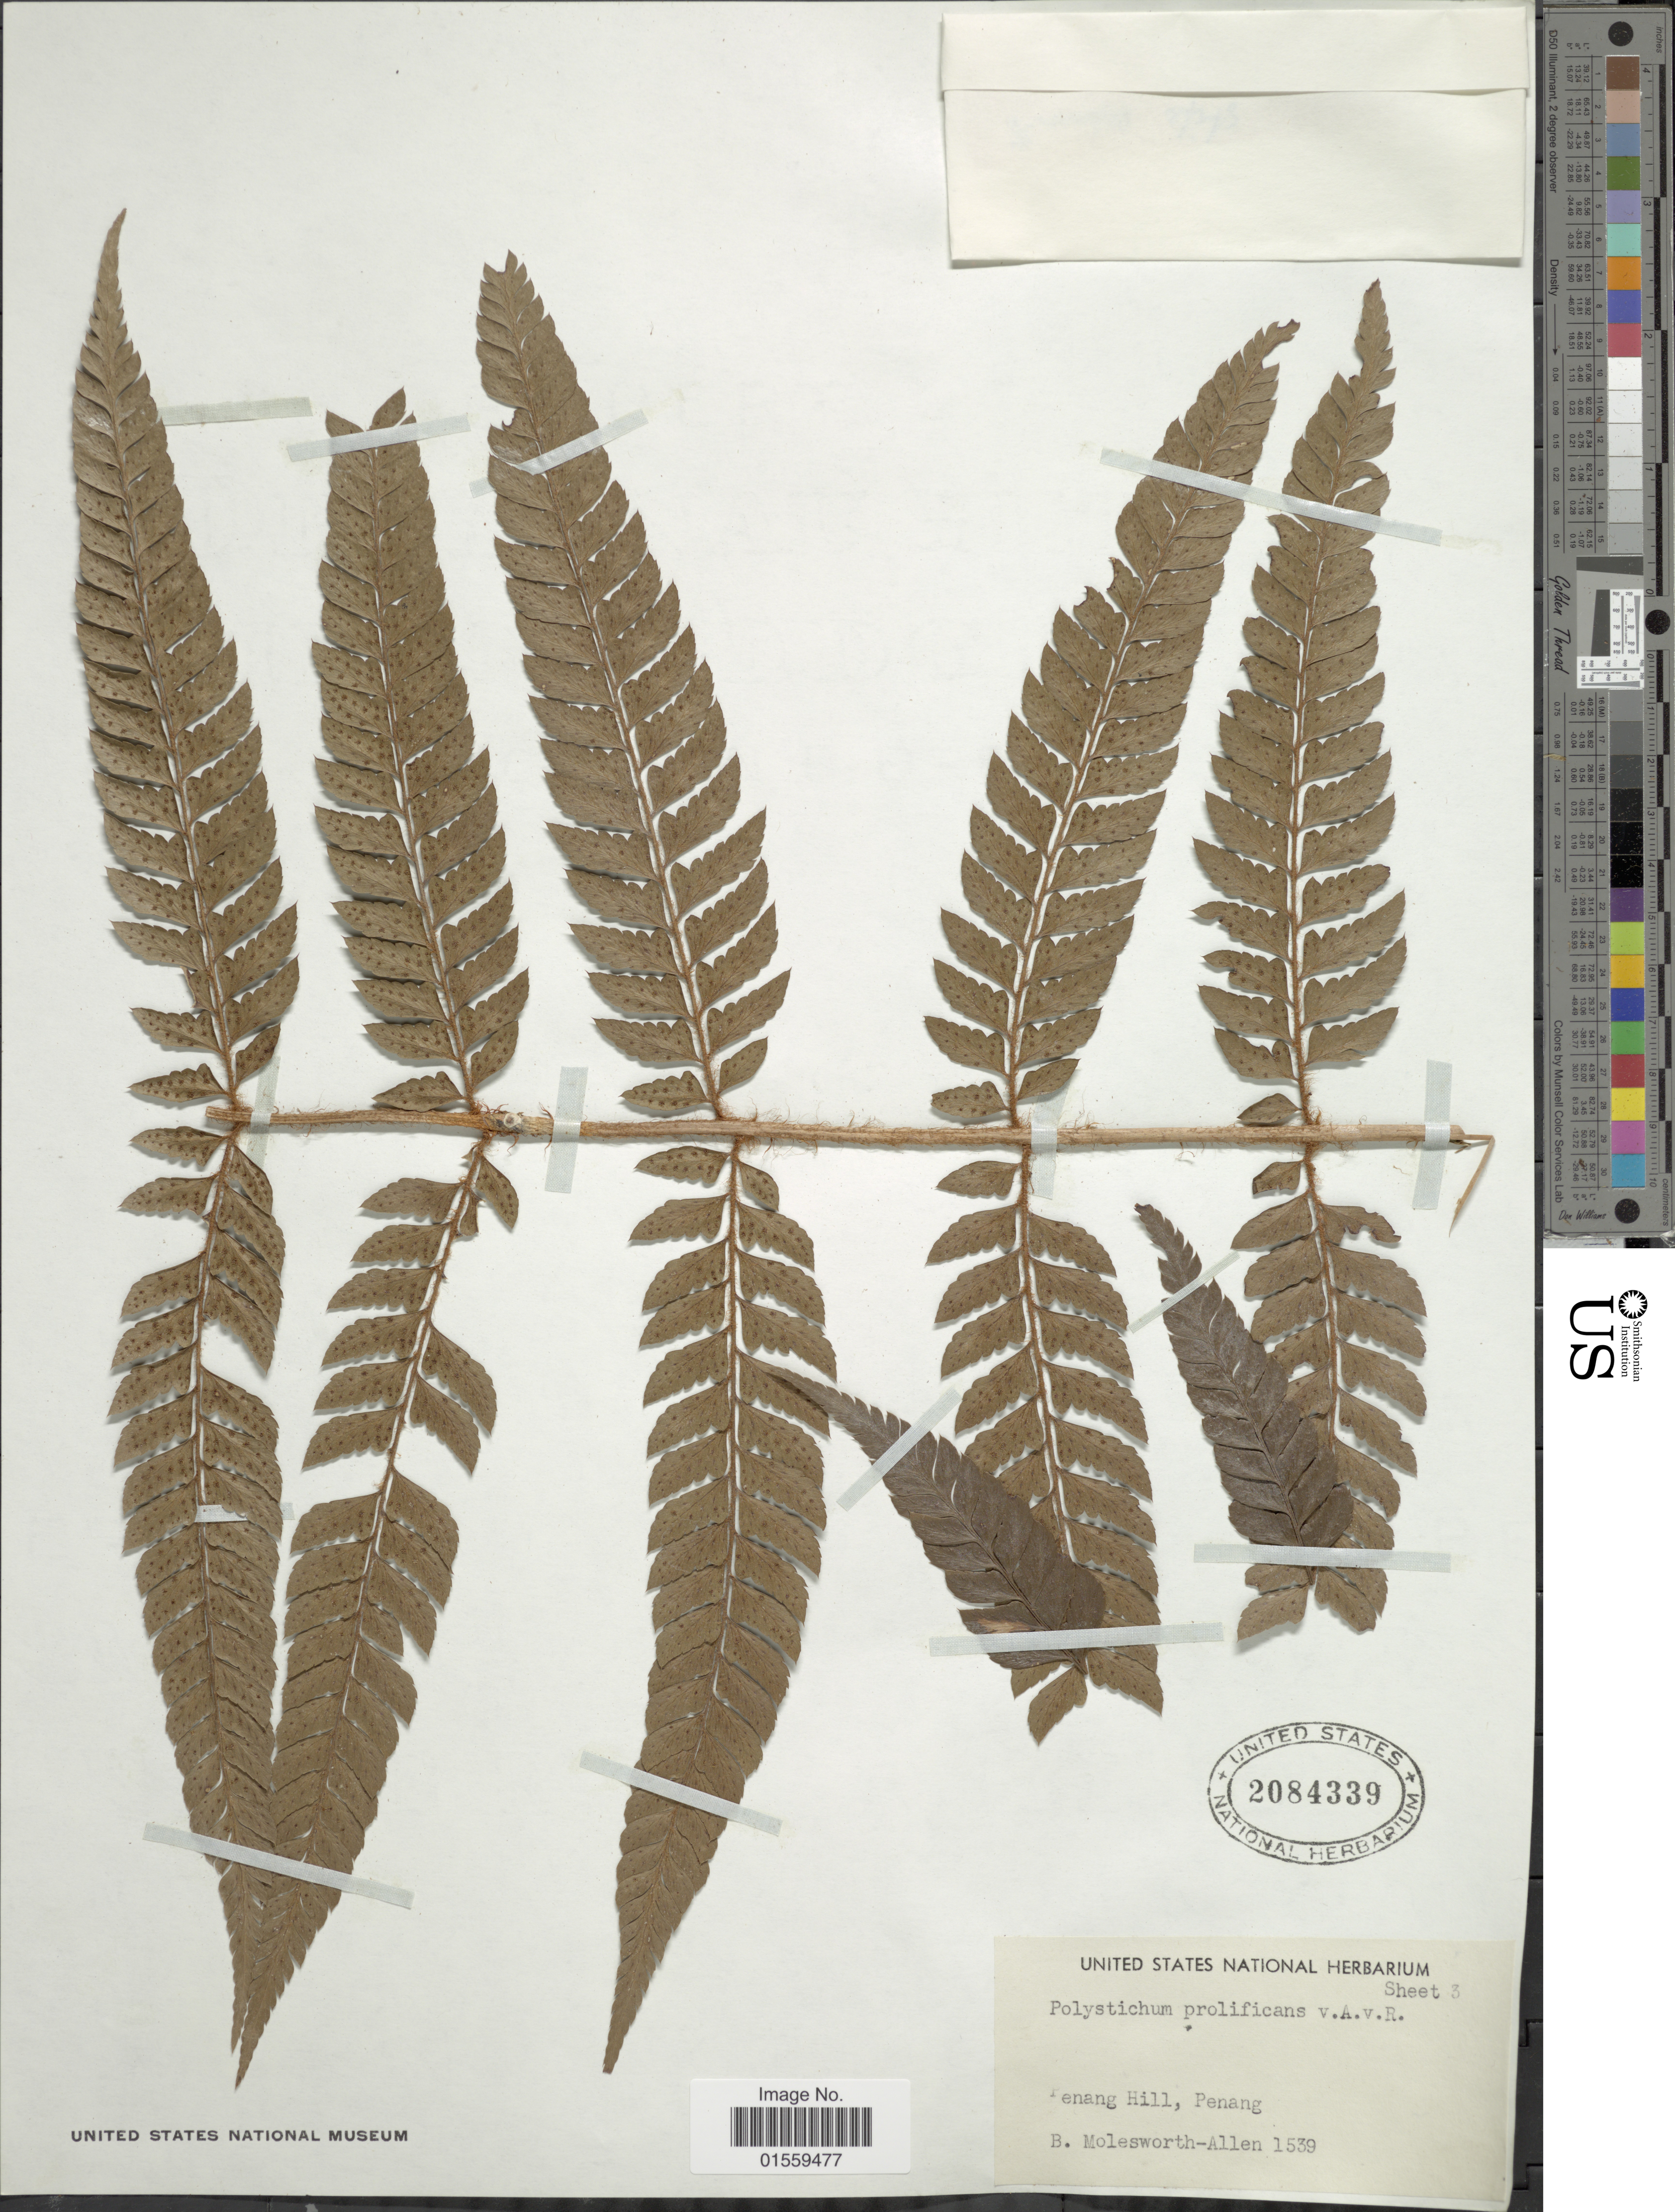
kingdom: Plantae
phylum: Tracheophyta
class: Polypodiopsida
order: Polypodiales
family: Dryopteridaceae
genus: Polystichum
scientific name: Polystichum scariosum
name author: (Roxb.) C.V. Morton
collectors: B. E. G. Molesworth-Allen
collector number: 1539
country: Malaysia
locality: Penang Hill, Penang.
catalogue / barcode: US 2084339